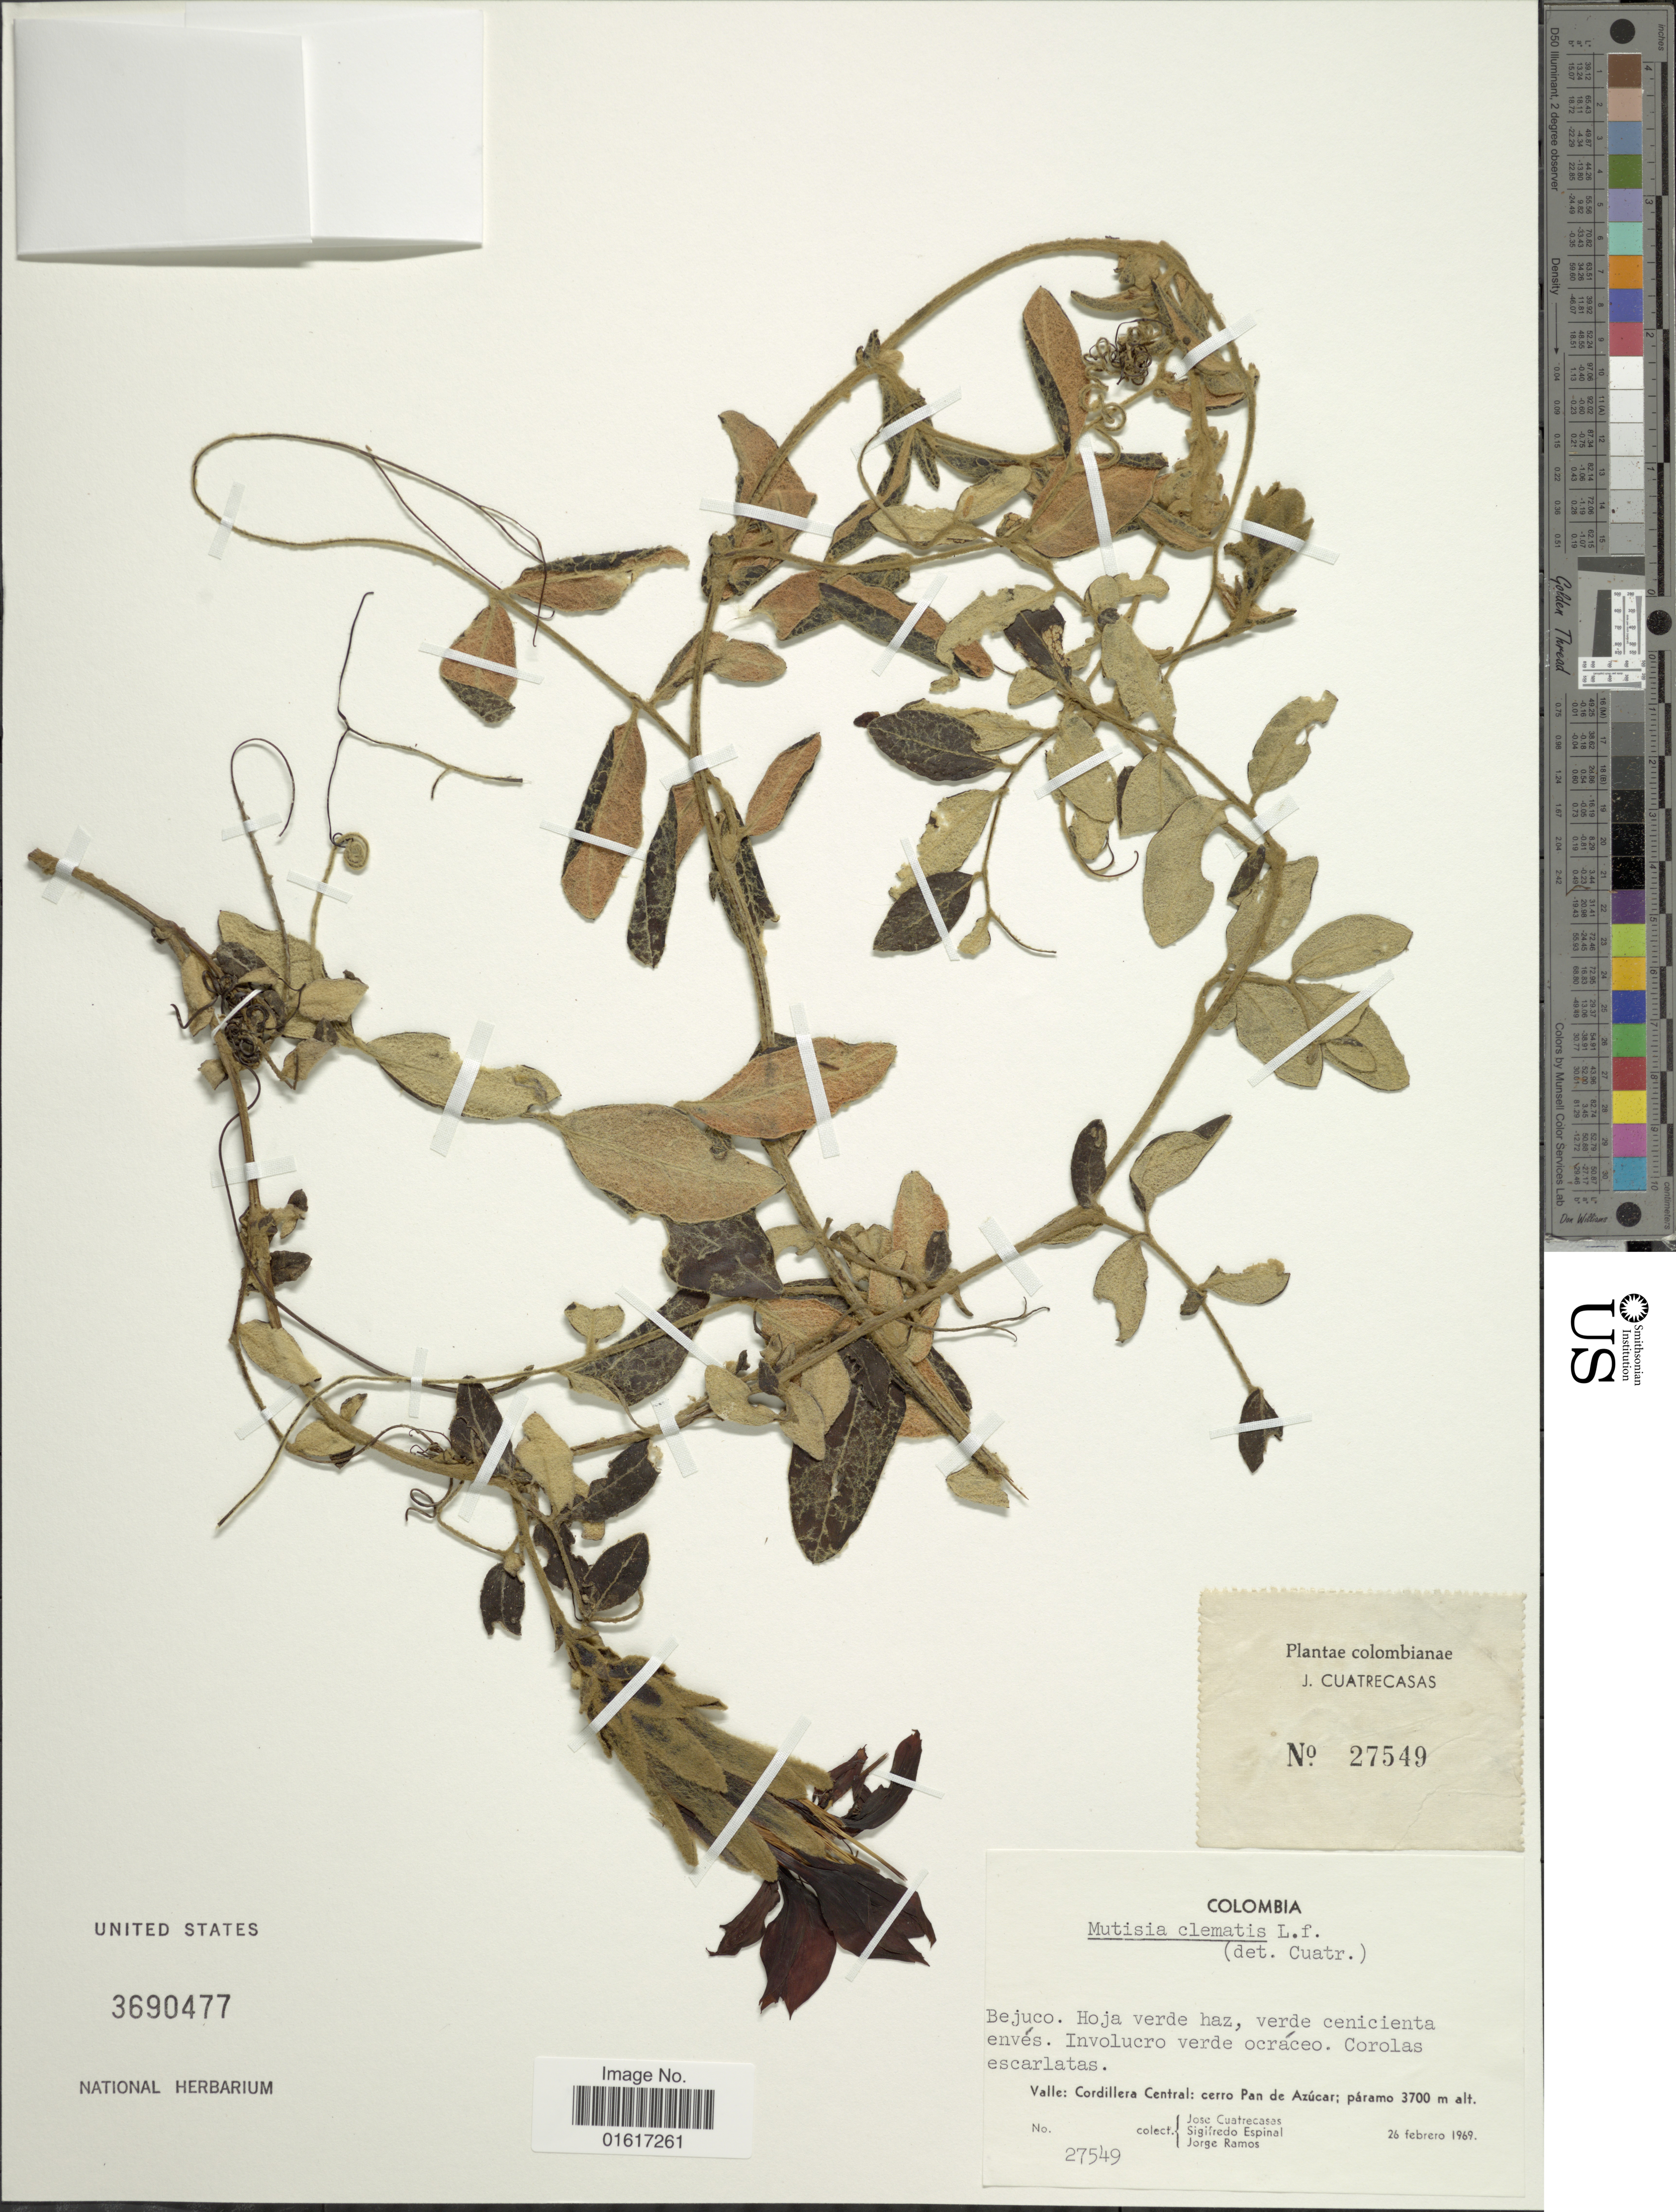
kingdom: Plantae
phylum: Tracheophyta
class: Magnoliopsida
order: Asterales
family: Asteraceae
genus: Mutisia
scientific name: Mutisia clematis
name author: L. f.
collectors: J. Cuatrecasas, S. T. Espinal & J. Ramos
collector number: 27549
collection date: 1969-02-26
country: Colombia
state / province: Valle del Cauca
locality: Valle: Cordillerra Central: cerro Pan de Azúcar; páramo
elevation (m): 3700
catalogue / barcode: US 3690477